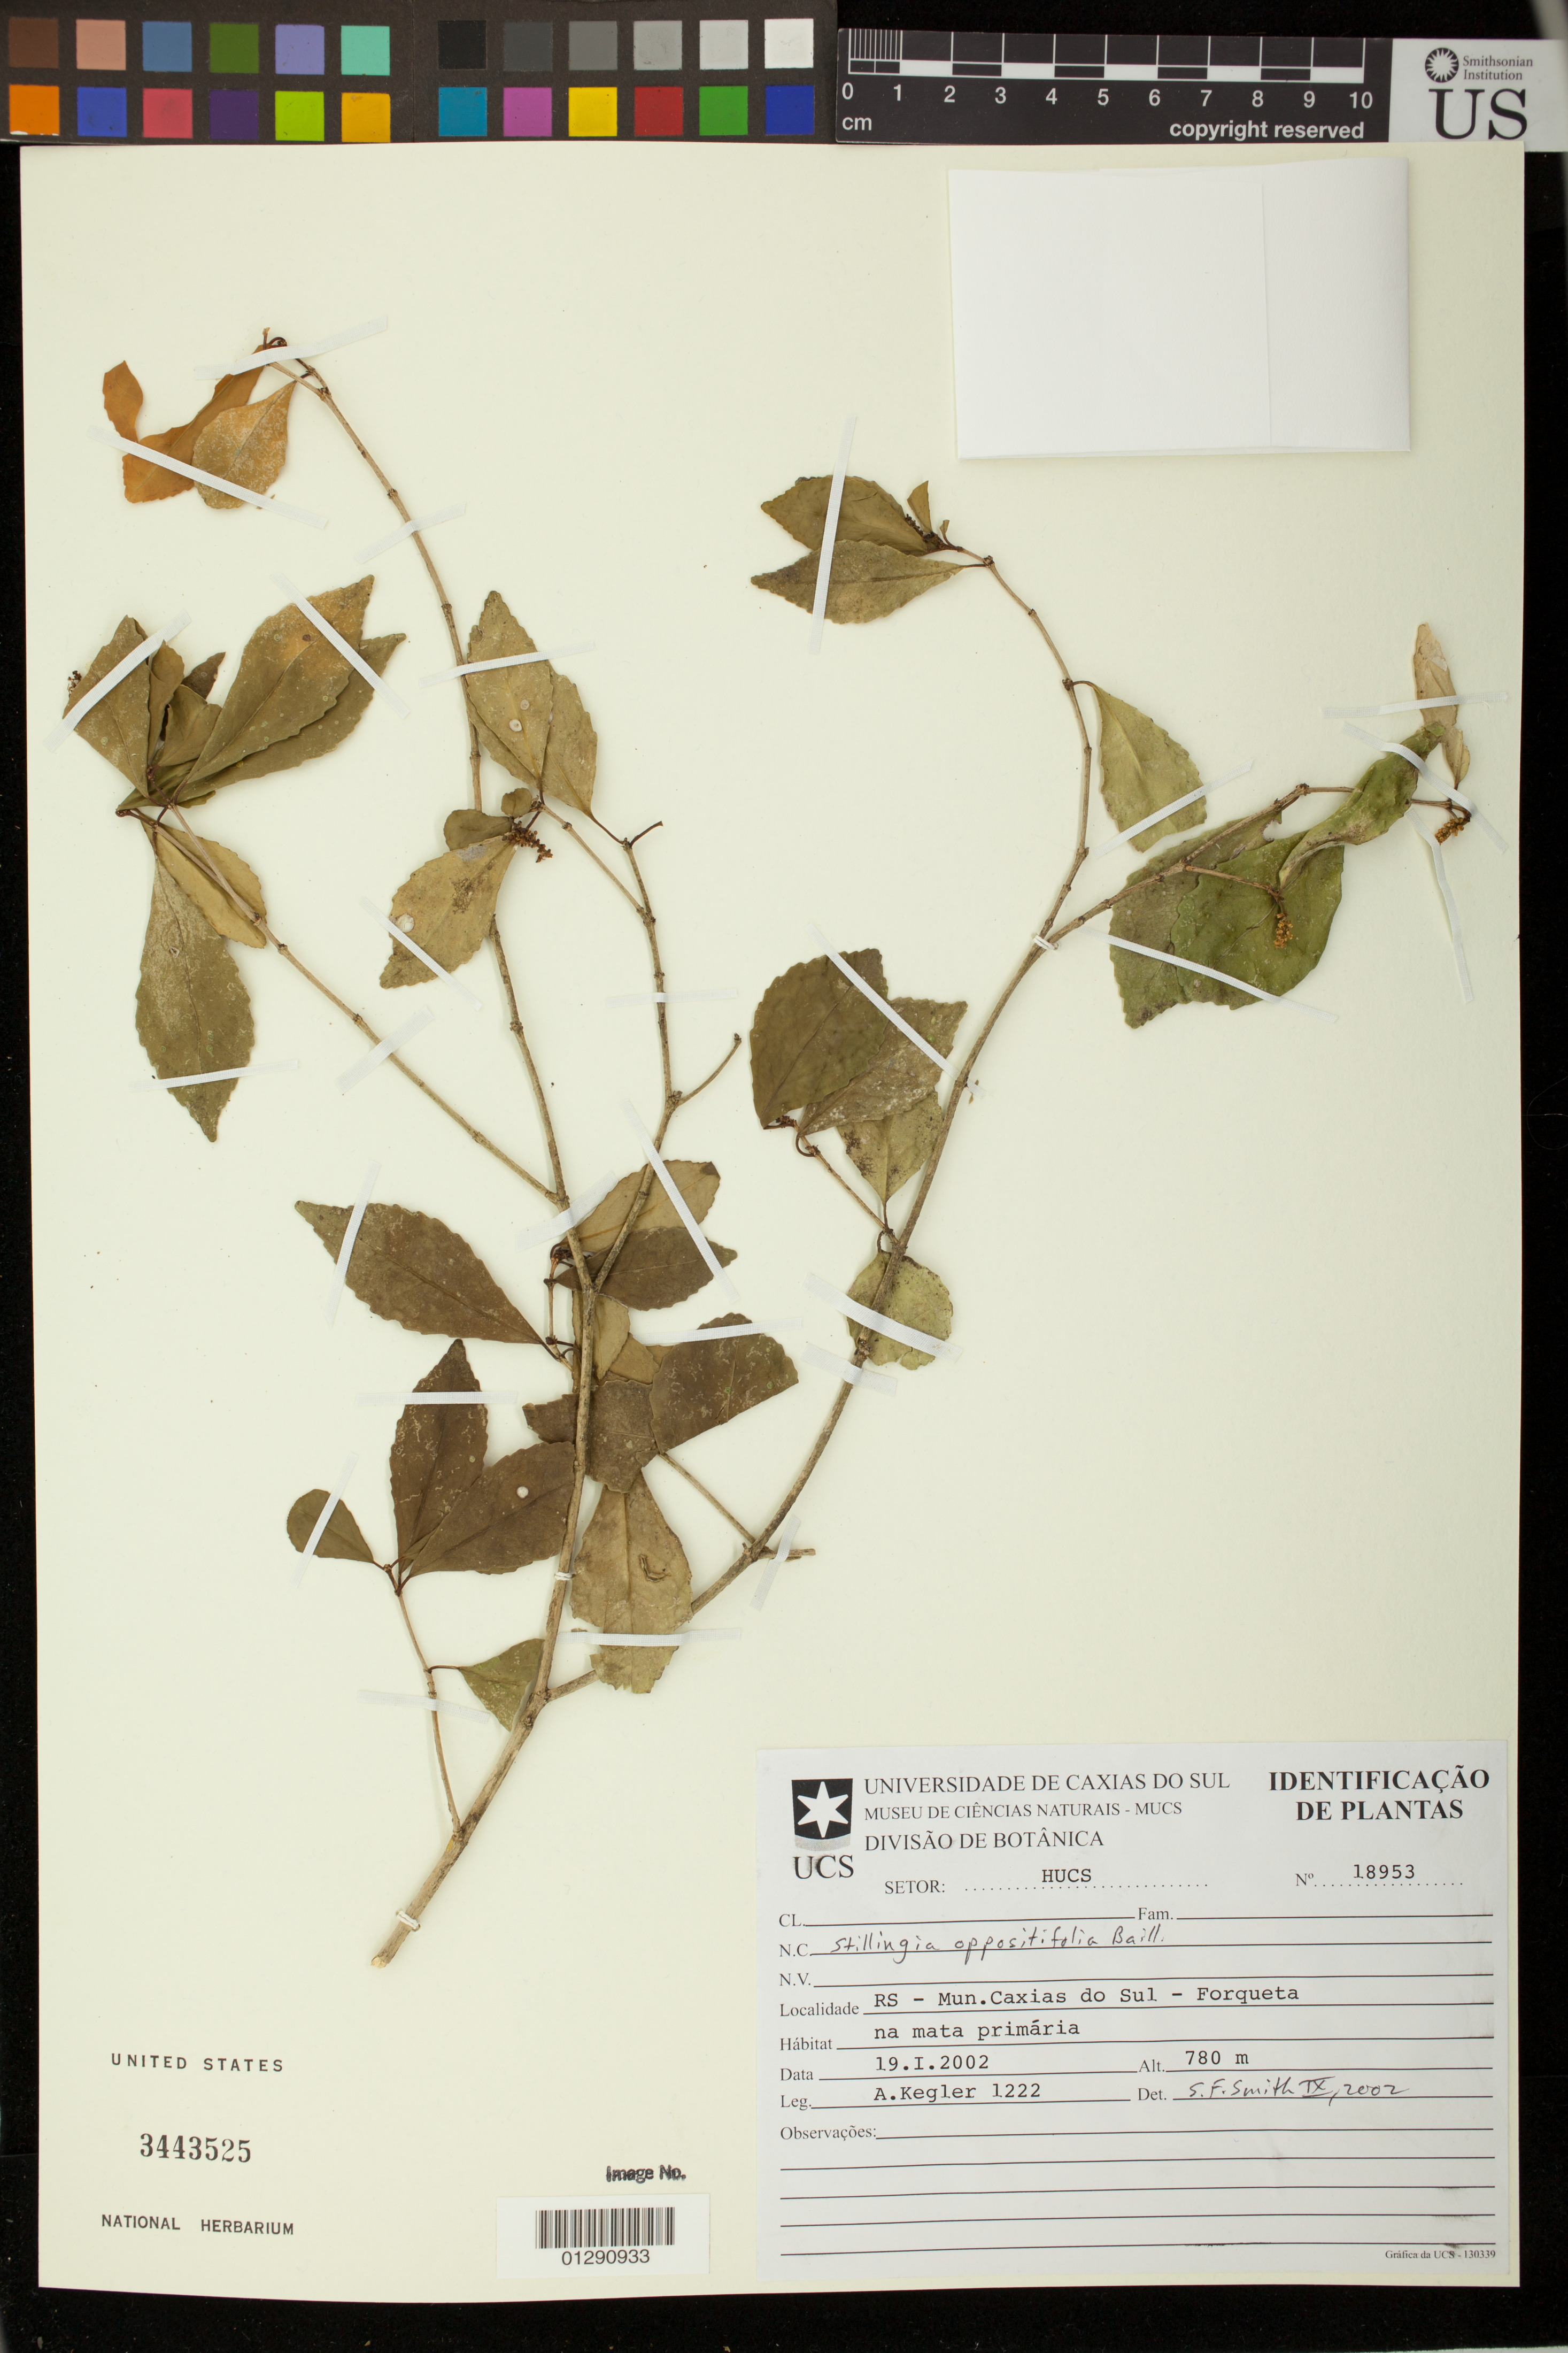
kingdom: Plantae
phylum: Tracheophyta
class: Magnoliopsida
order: Malpighiales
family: Euphorbiaceae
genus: Stillingia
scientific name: Stillingia oppositifolia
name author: Baill. ex Müll. Arg.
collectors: A. Kegler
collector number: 1222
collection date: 2002-01-19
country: Brazil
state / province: Rio Grande do Sul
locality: Mun. Caxias do Sul - Forqueta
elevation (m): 780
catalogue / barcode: US 3443525